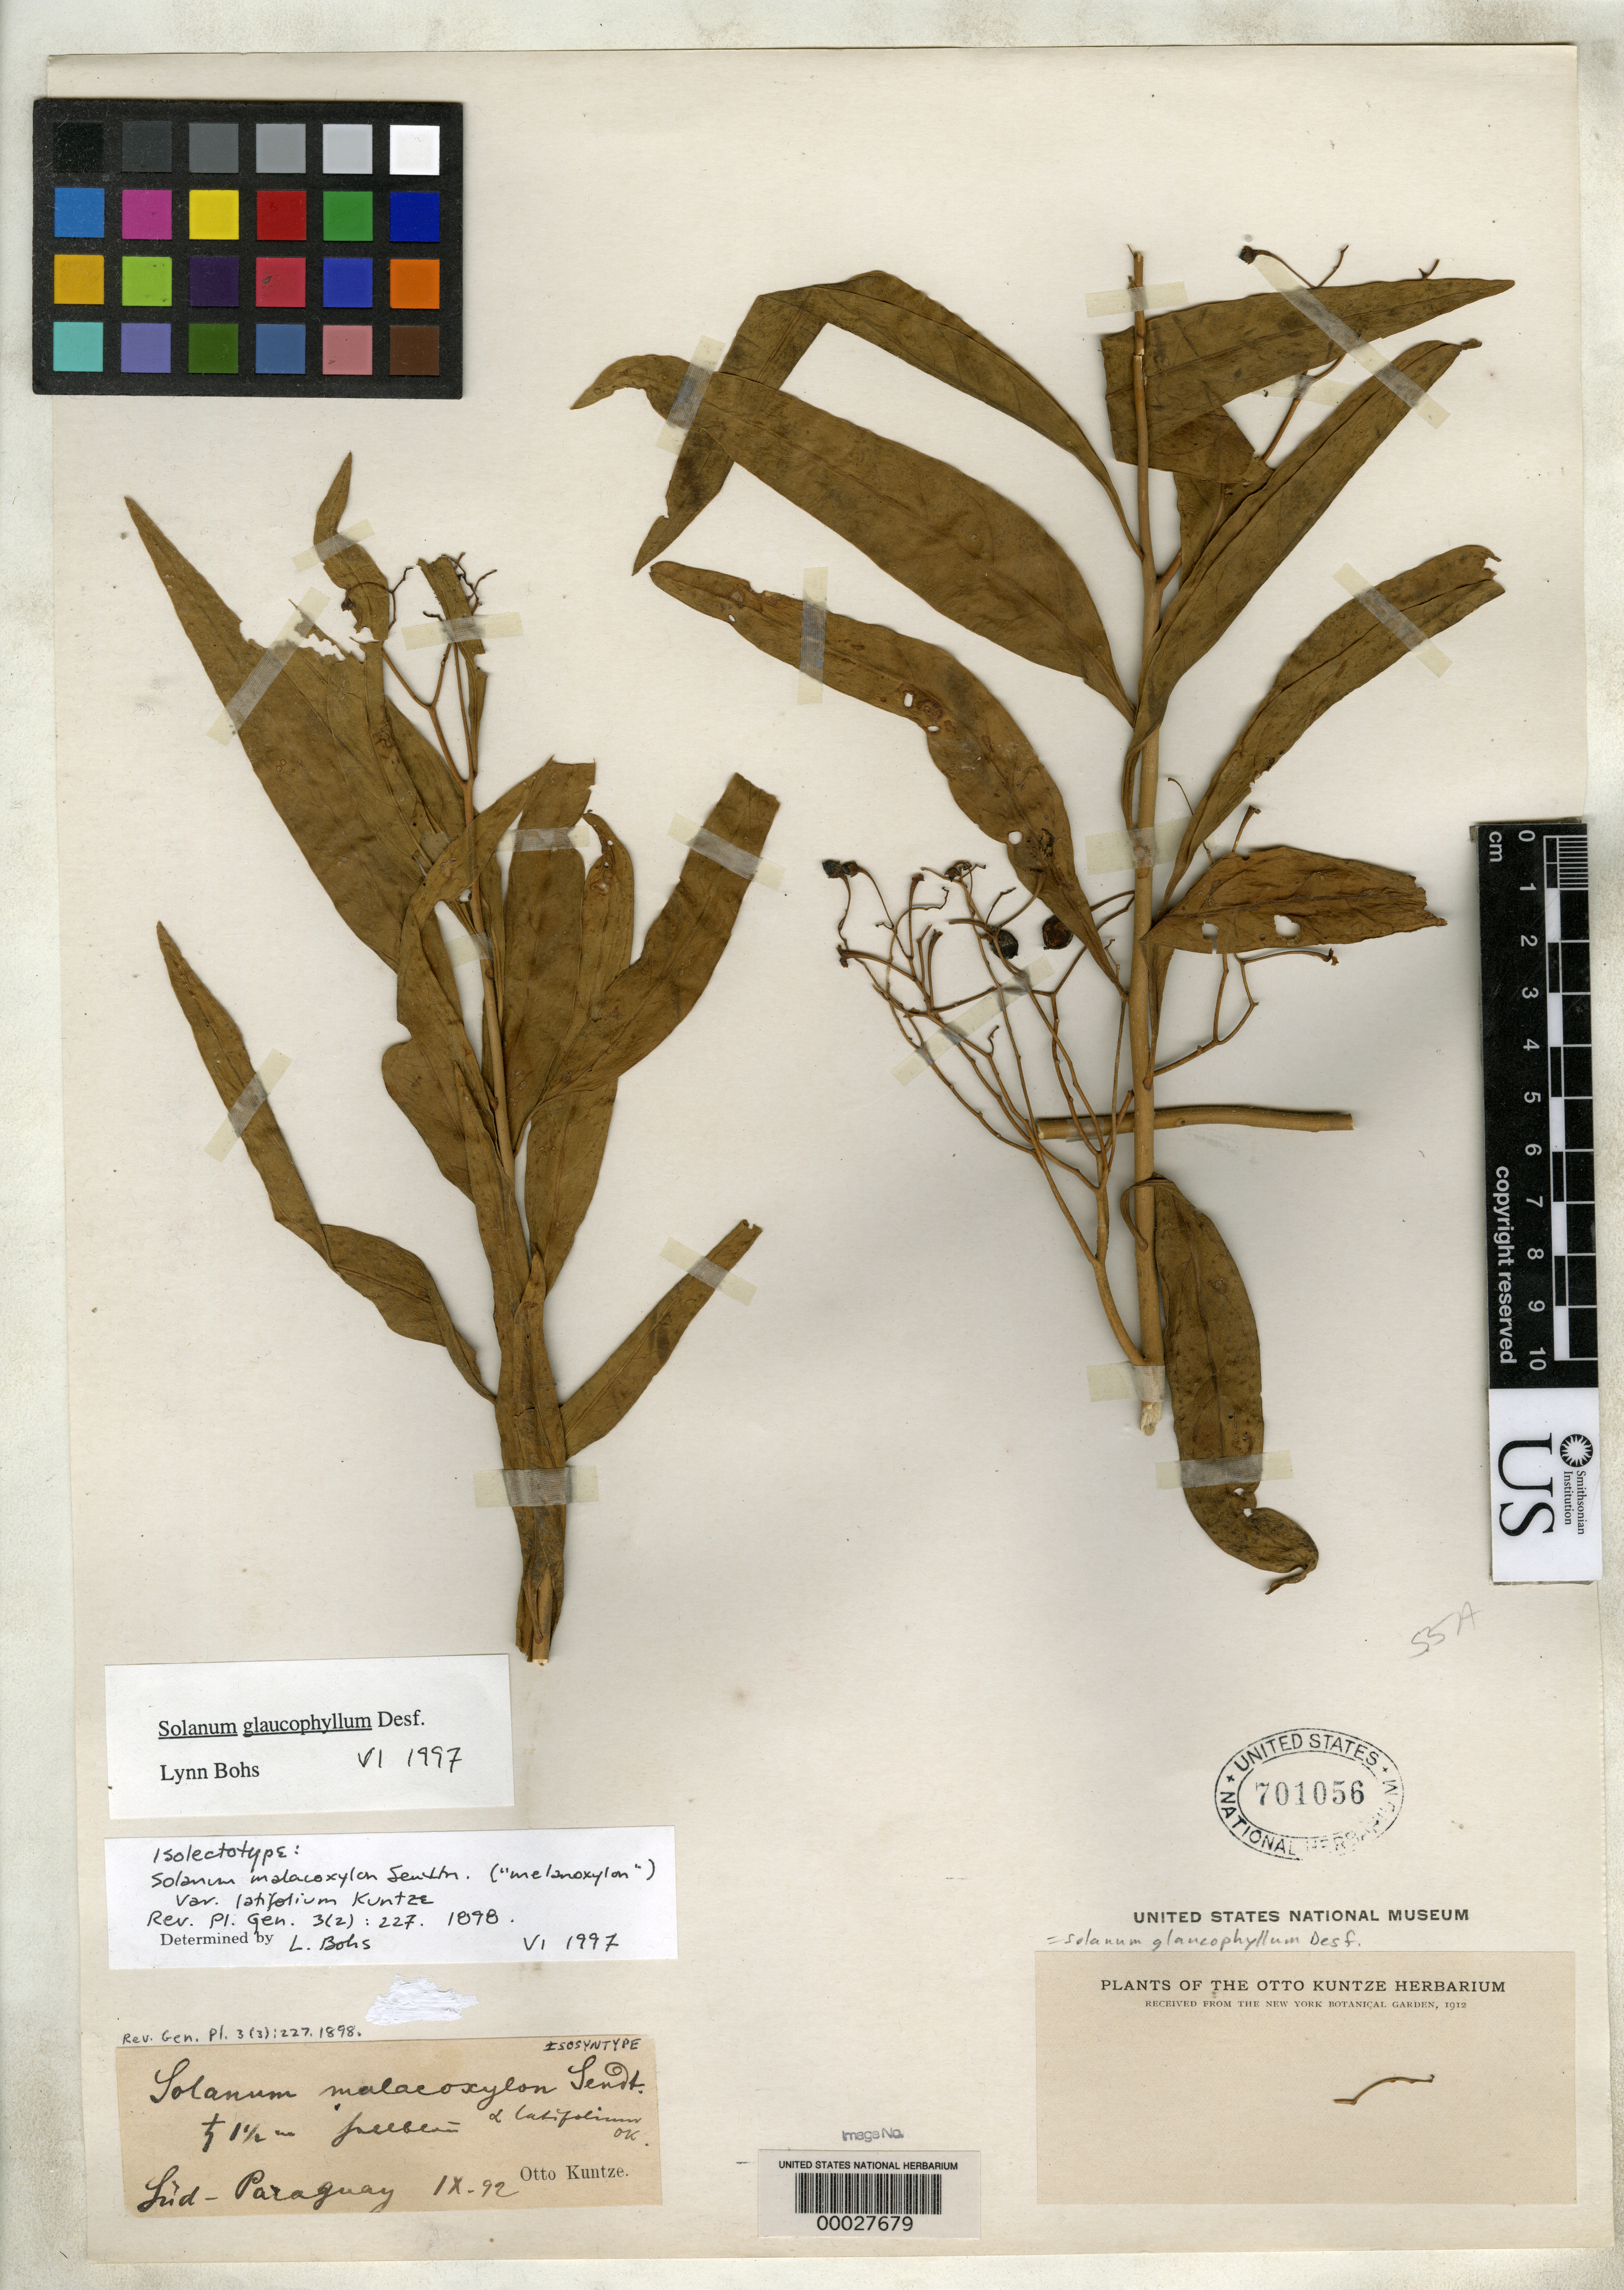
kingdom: Plantae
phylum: Tracheophyta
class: Magnoliopsida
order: Solanales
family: Solanaceae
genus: Solanum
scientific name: Solanum melanoxylon var. latifolium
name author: Kuntze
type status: Isosyntype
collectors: C.E.O. Kuntze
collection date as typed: Sep 1892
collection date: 1892-09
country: Paraguay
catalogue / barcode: US 701056